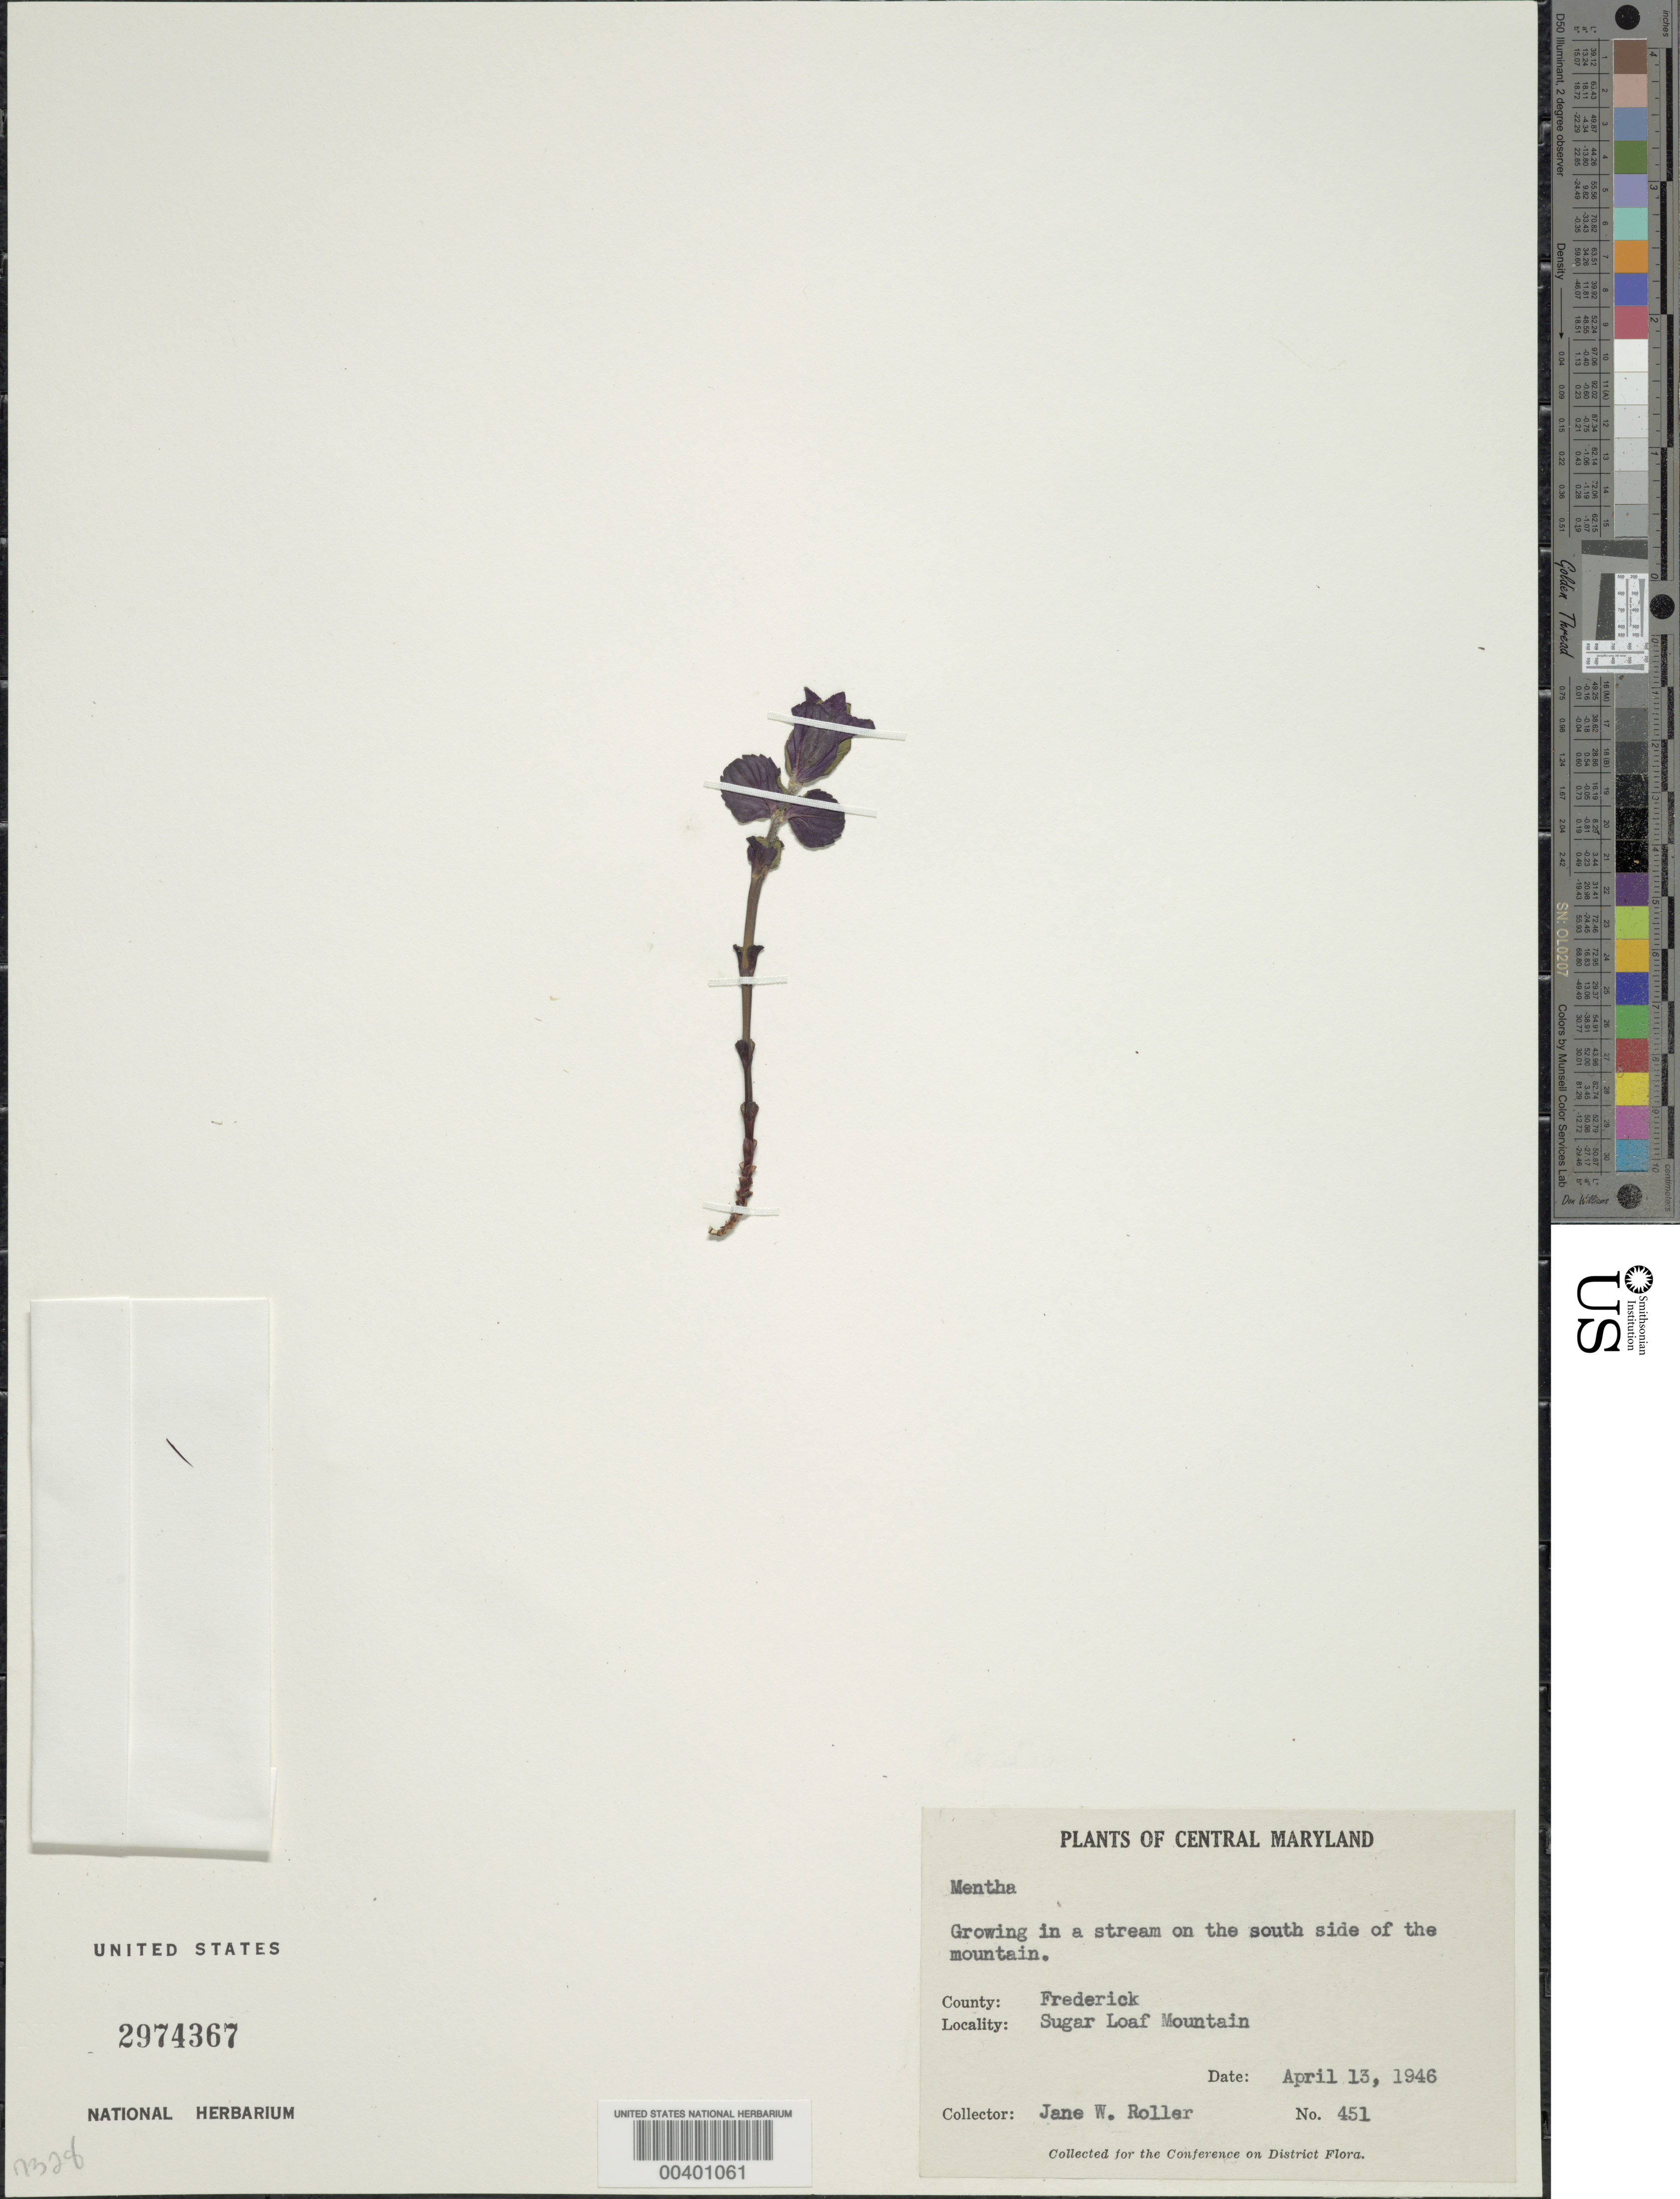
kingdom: Plantae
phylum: Tracheophyta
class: Magnoliopsida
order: Lamiales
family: Lamiaceae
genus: Mentha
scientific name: Mentha sp.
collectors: J. W. Roller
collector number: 451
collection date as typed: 13 Apr 1946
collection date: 1946-04-13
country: United States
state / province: Maryland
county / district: Frederick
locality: Sugar Loaf Mt.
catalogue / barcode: US 2974367